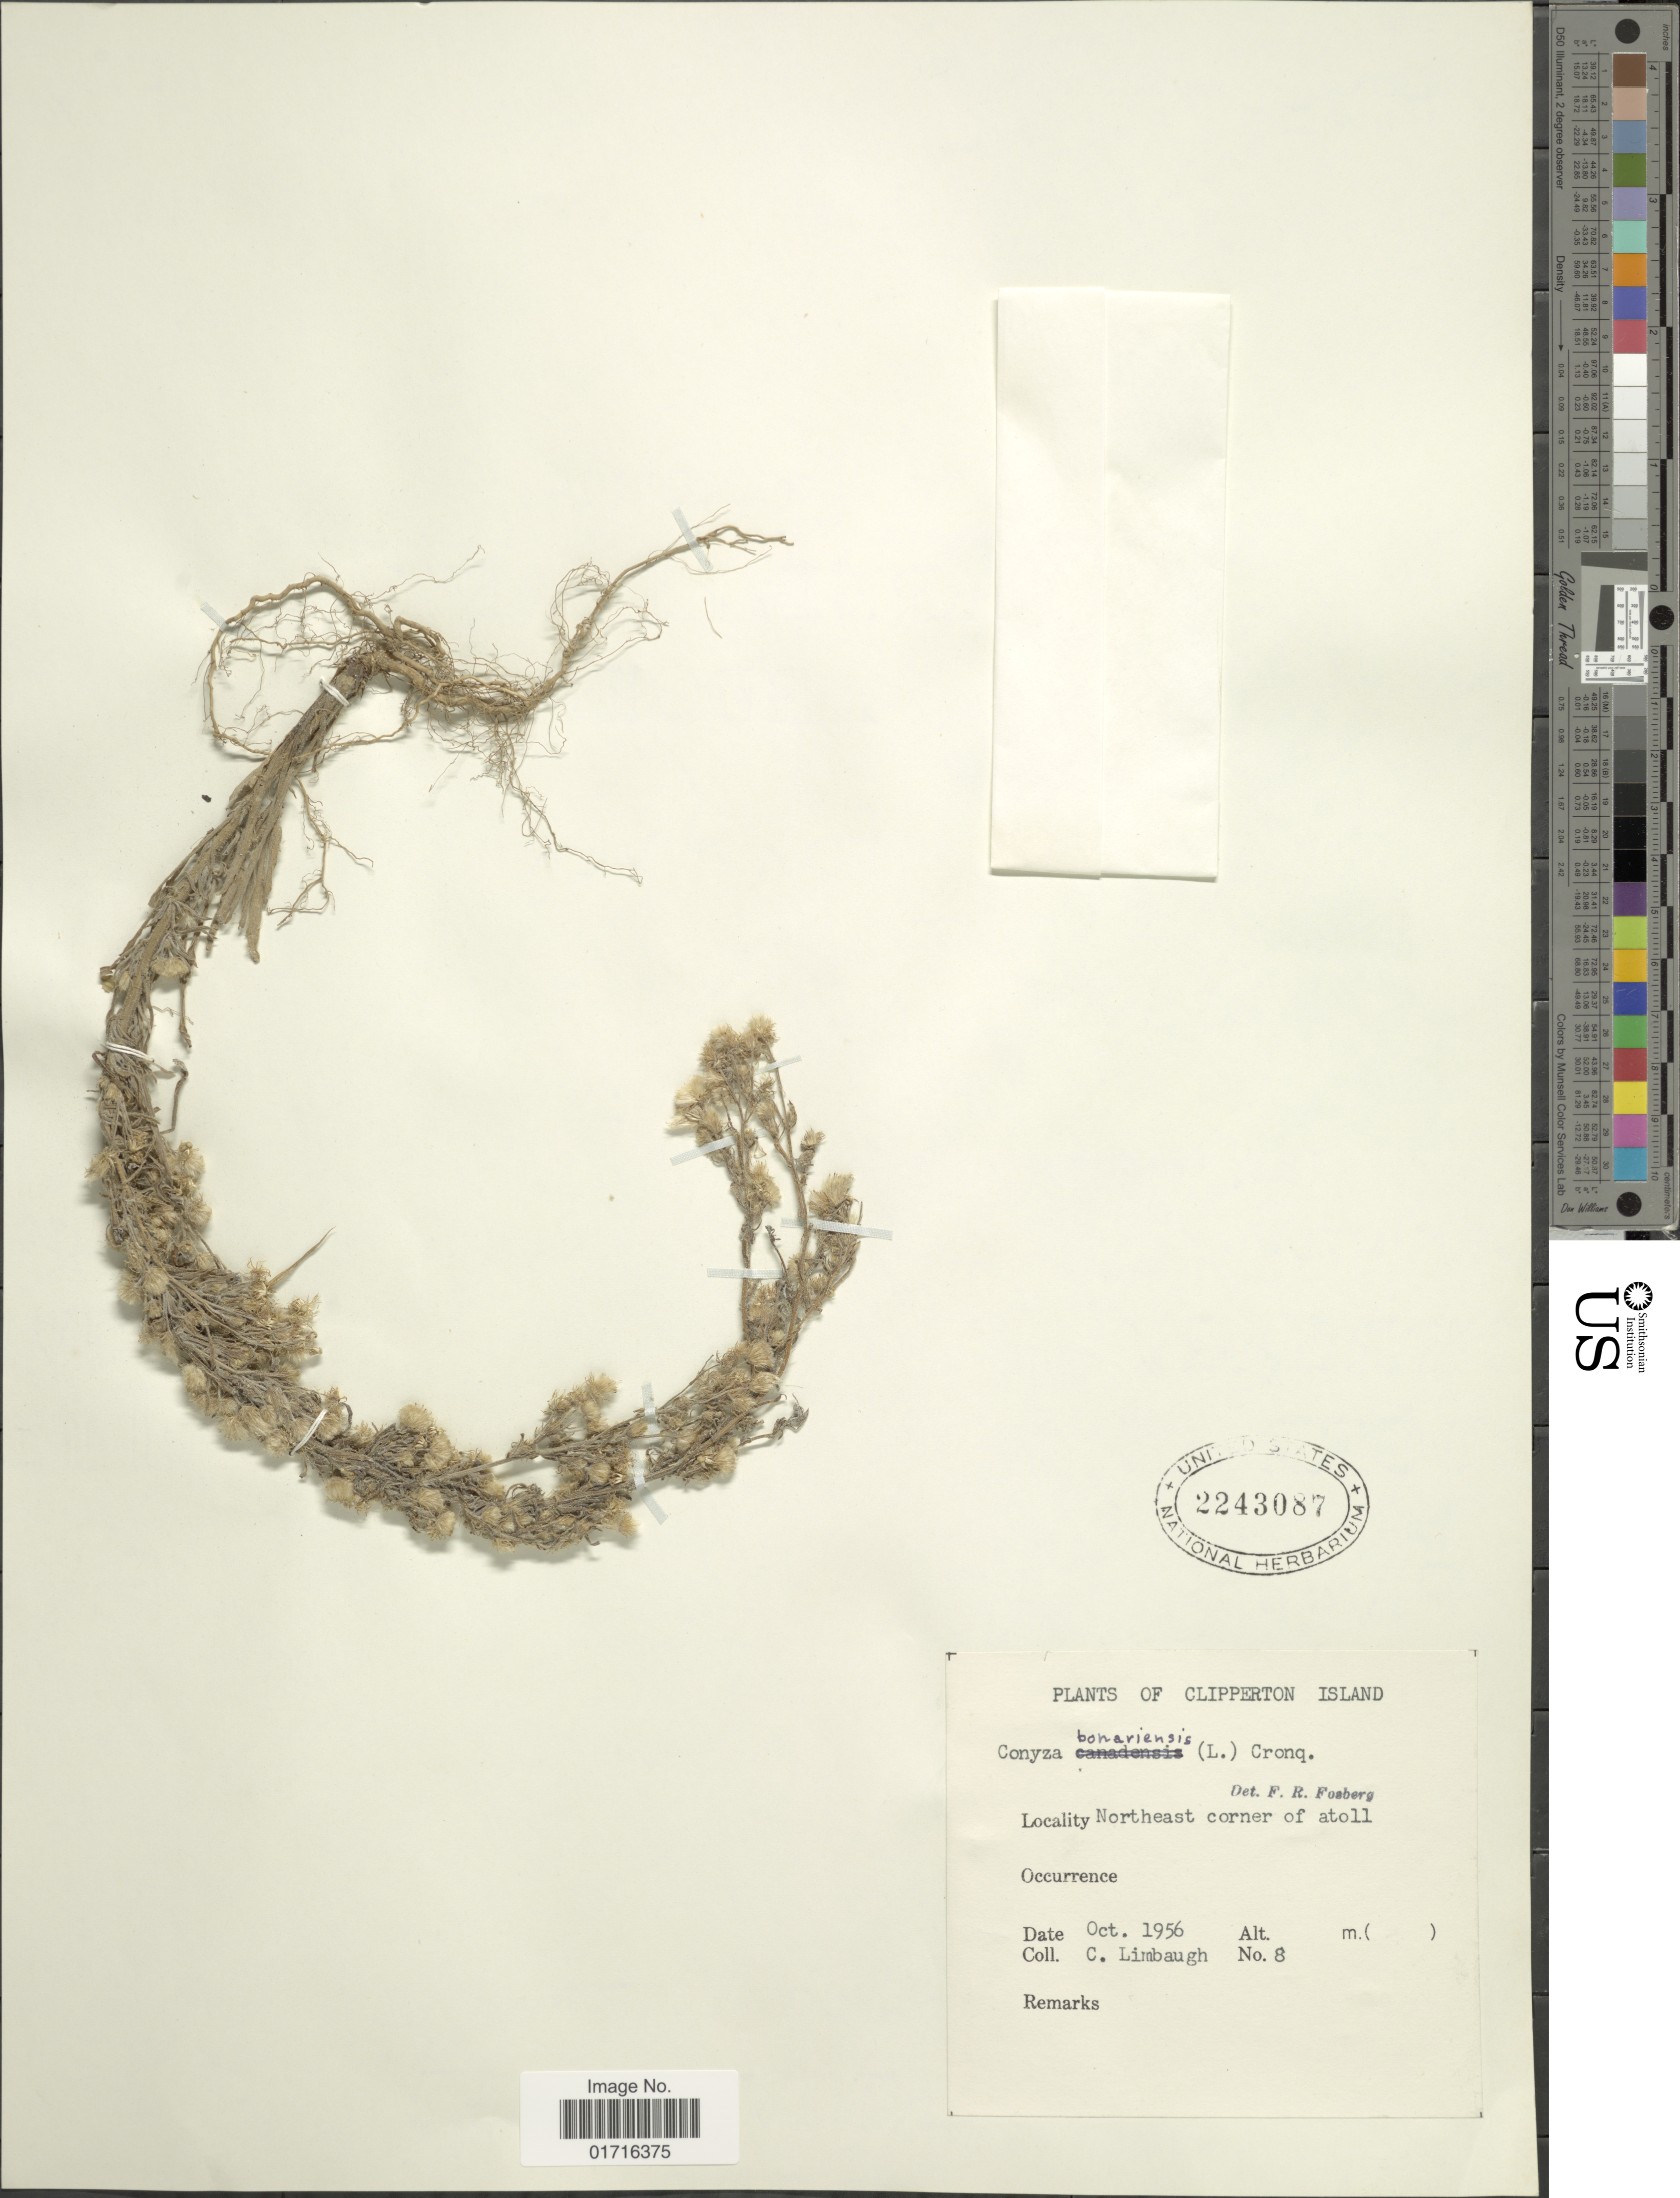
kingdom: Plantae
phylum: Tracheophyta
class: Magnoliopsida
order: Asterales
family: Asteraceae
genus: Conyza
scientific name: Conyza bonariensis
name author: (L.) Cronq.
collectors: C. Limbaugh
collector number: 8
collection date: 1956-10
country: Central Am. Pac. Islands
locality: Clipperton Island, Northeast corner of atoll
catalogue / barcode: US 2243087